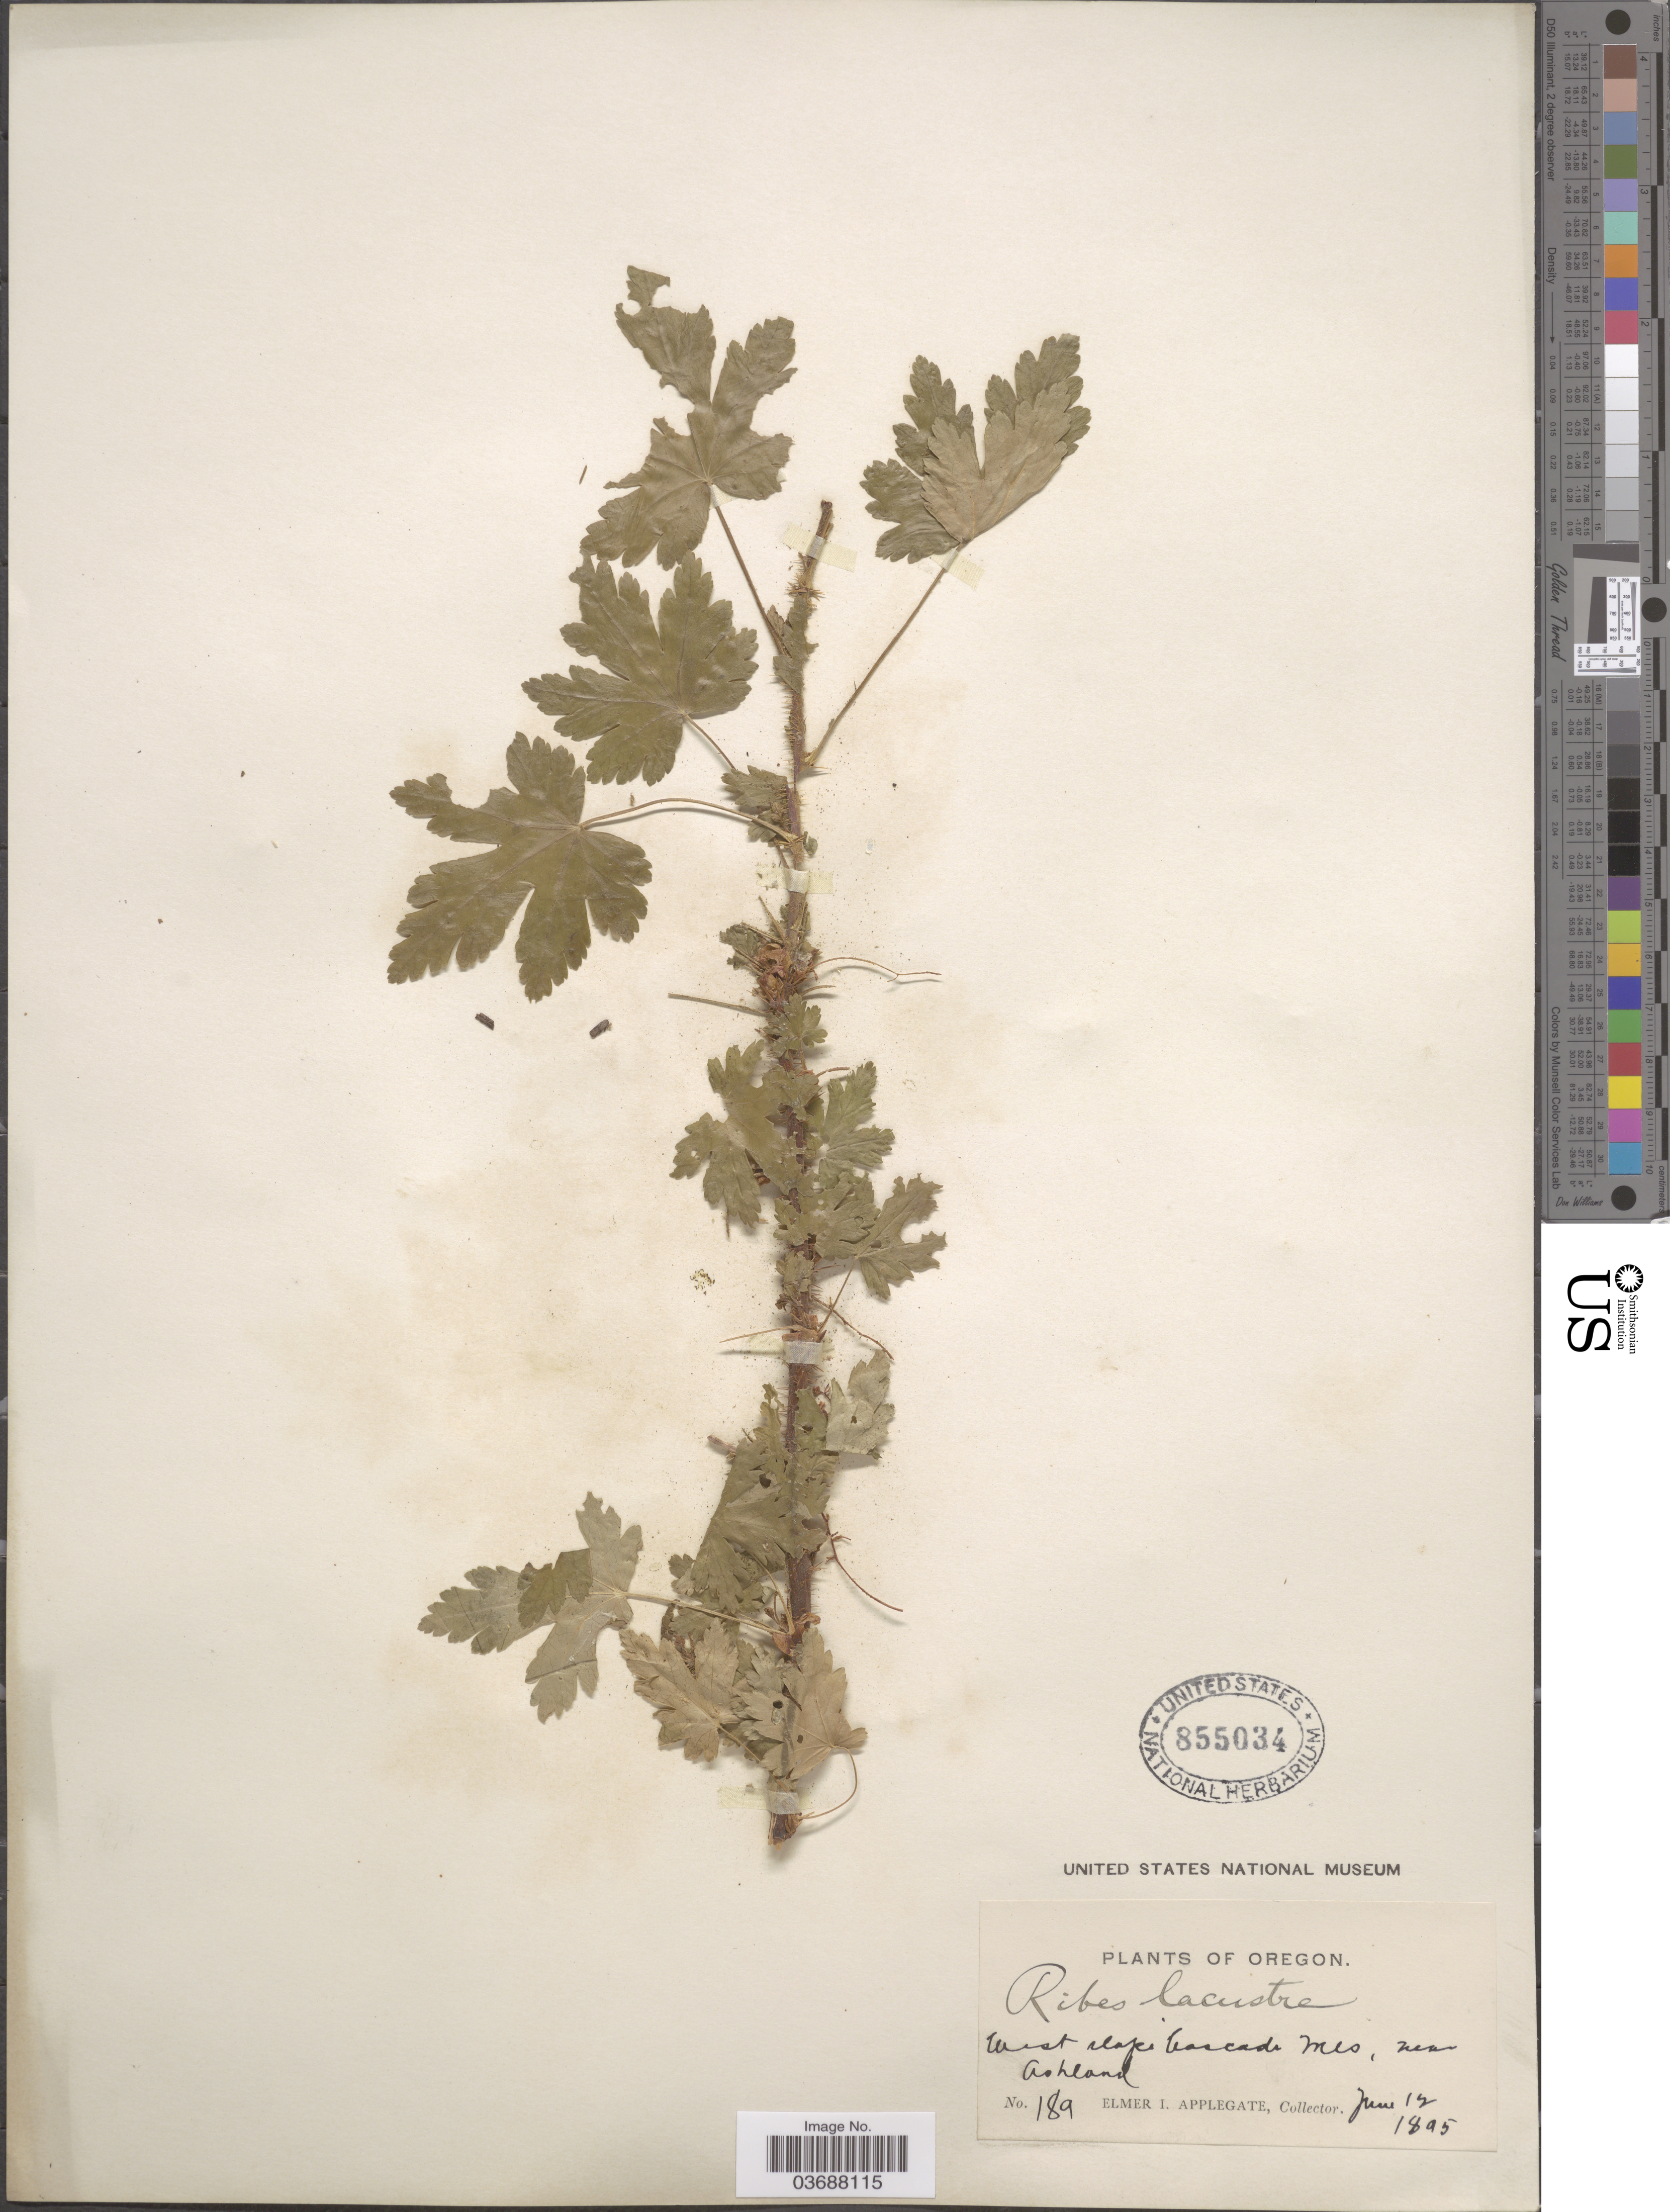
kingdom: Plantae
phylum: Tracheophyta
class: Magnoliopsida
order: Saxifragales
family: Grossulariaceae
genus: Ribes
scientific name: Ribes lacustre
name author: (Pers.) Poir.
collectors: E. I. Applegate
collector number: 189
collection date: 1895-06-12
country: United States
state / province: Oregon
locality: West slope Cascade Mts, near Ashland.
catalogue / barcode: US 855034